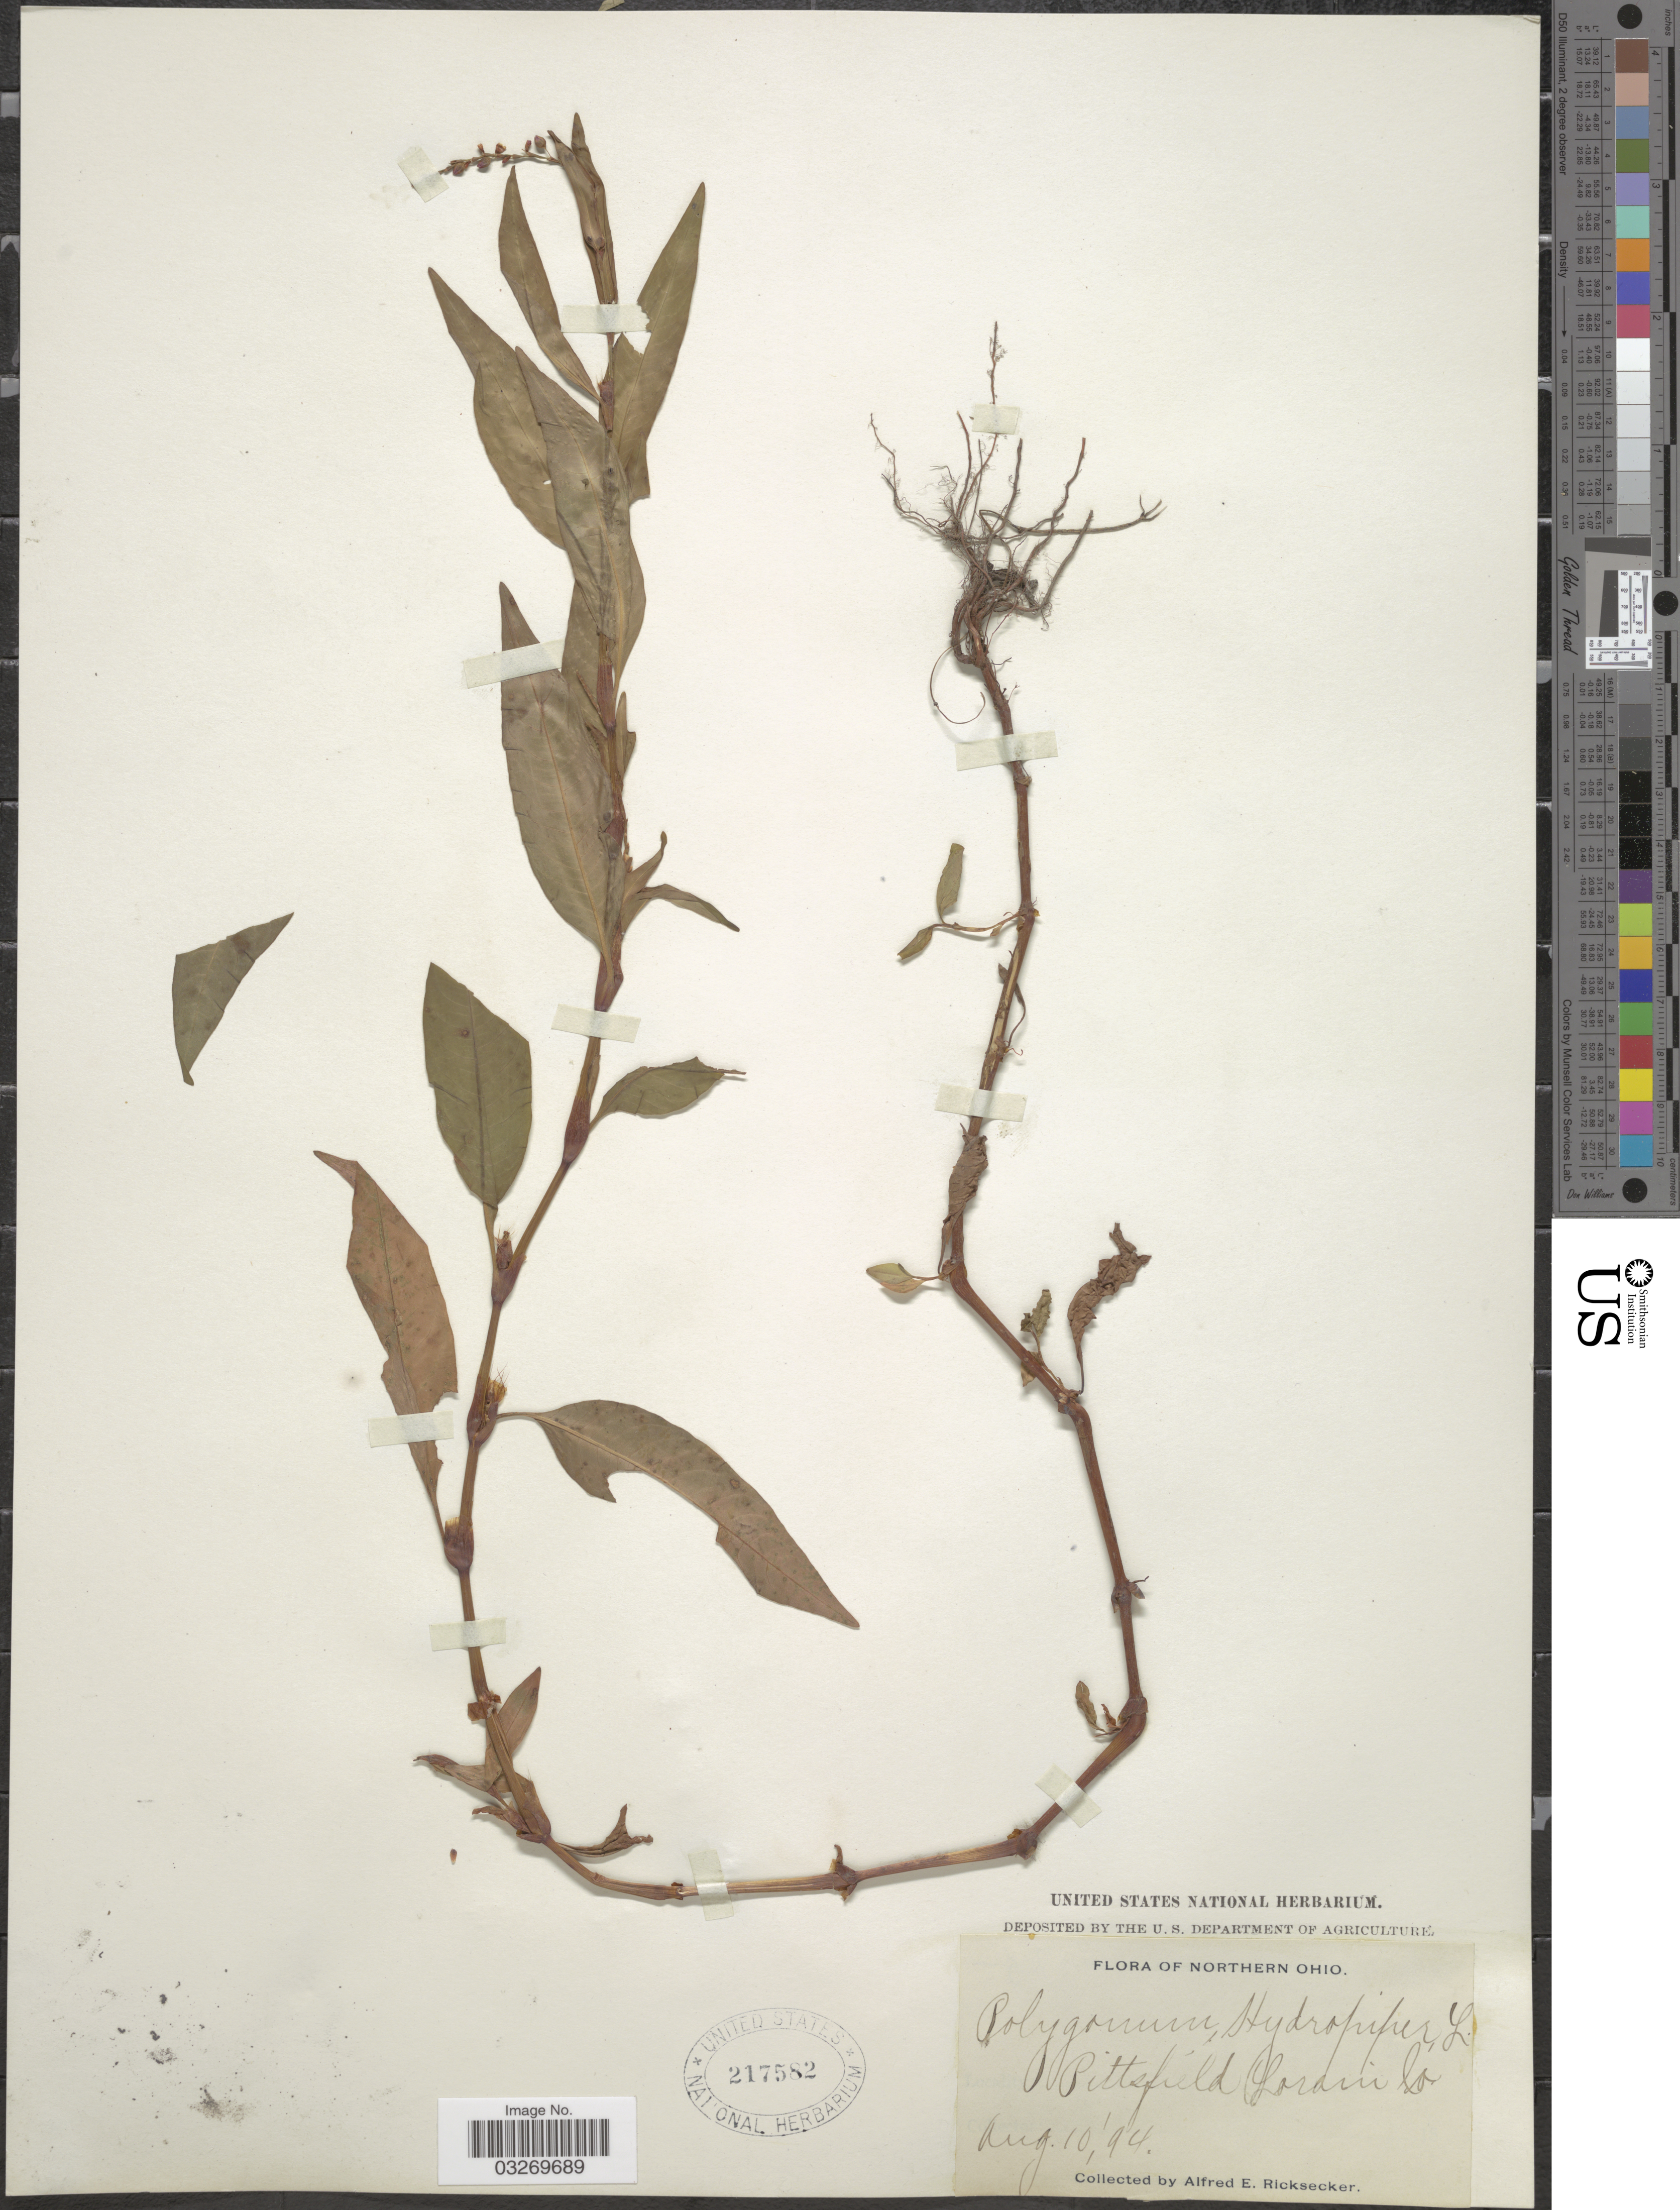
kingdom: Plantae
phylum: Tracheophyta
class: Magnoliopsida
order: Caryophyllales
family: Polygonaceae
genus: Persicaria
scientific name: Persicaria hydropiper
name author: (L.) Delarbre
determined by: Atha, D. E.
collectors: A. E. Ricksecker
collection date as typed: Transcribed d/m/y: 10/8/94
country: United States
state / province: Ohio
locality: Northern Ohio. Pittsfield Lorani Co.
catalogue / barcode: US 217582